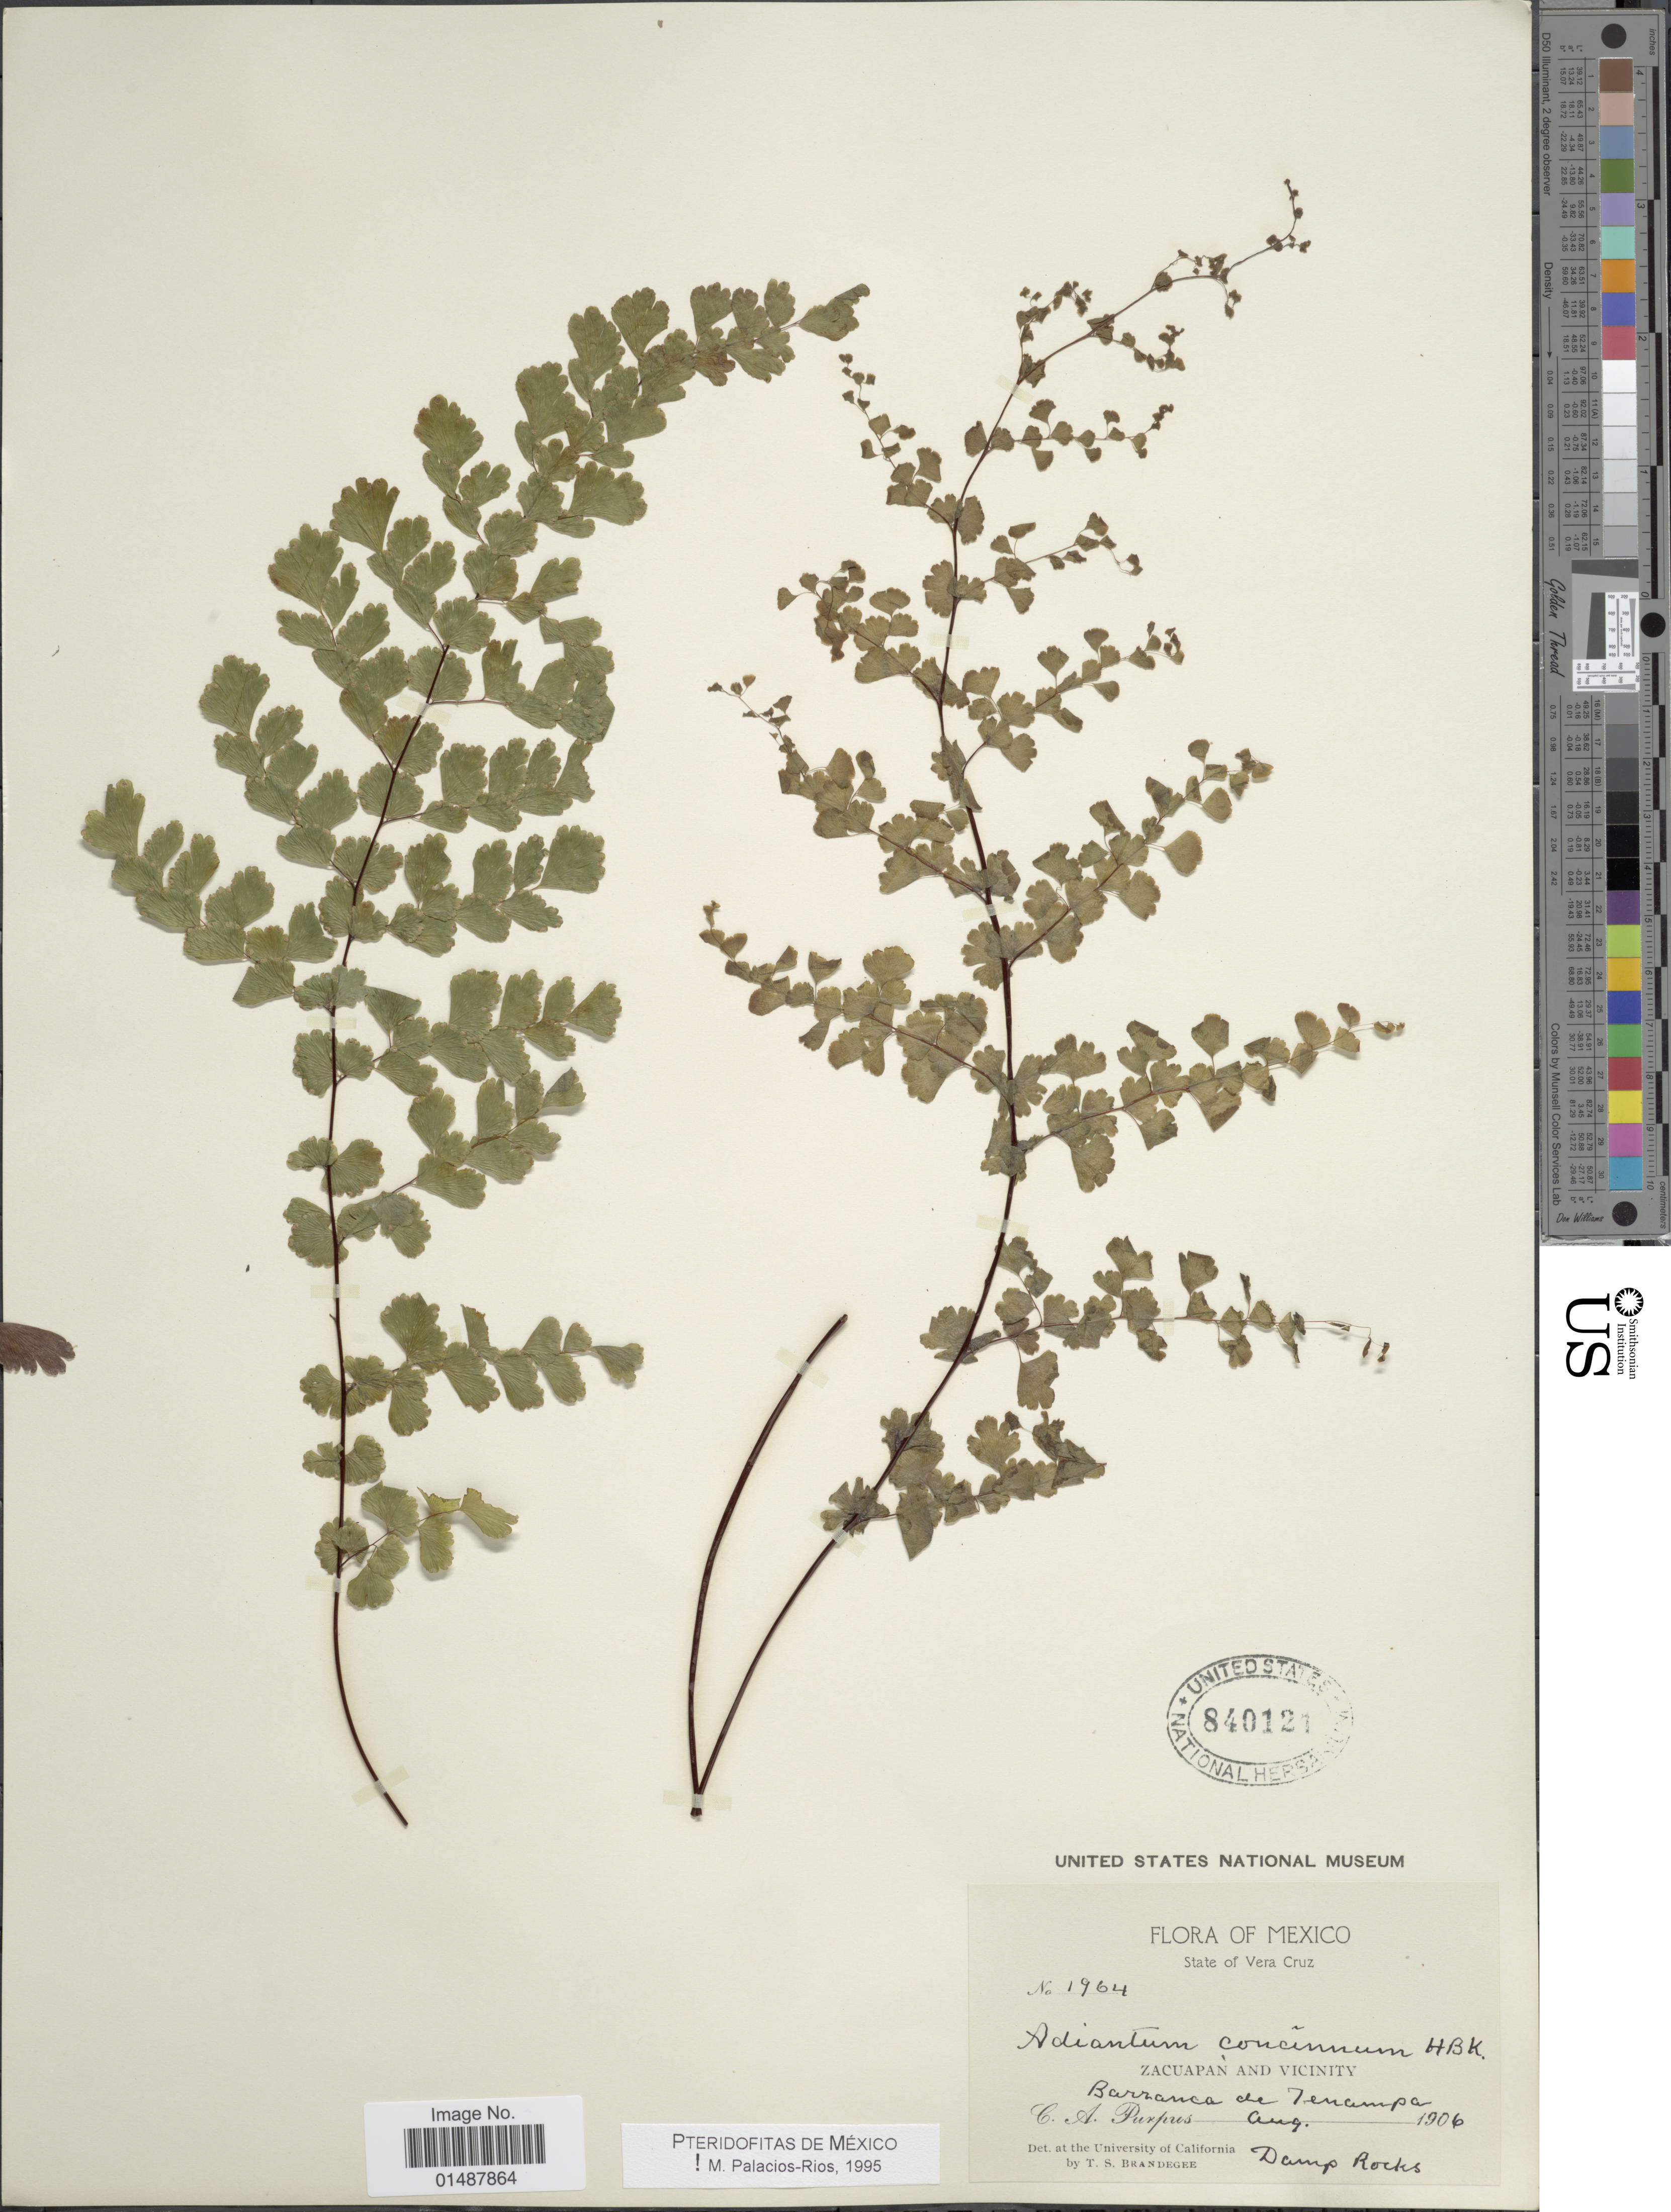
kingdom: Plantae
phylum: Tracheophyta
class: Polypodiopsida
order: Polypodiales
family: Pteridaceae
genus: Adiantum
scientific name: Adiantum concinnum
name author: Humb. & Bonpl. ex Willd.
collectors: C. A. Purpus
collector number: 1964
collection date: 1906-08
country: Mexico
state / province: Veracruz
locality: Zacuapan and vicinity, Barranca de Tenampa, State of Vera Cruz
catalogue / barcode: US 840121